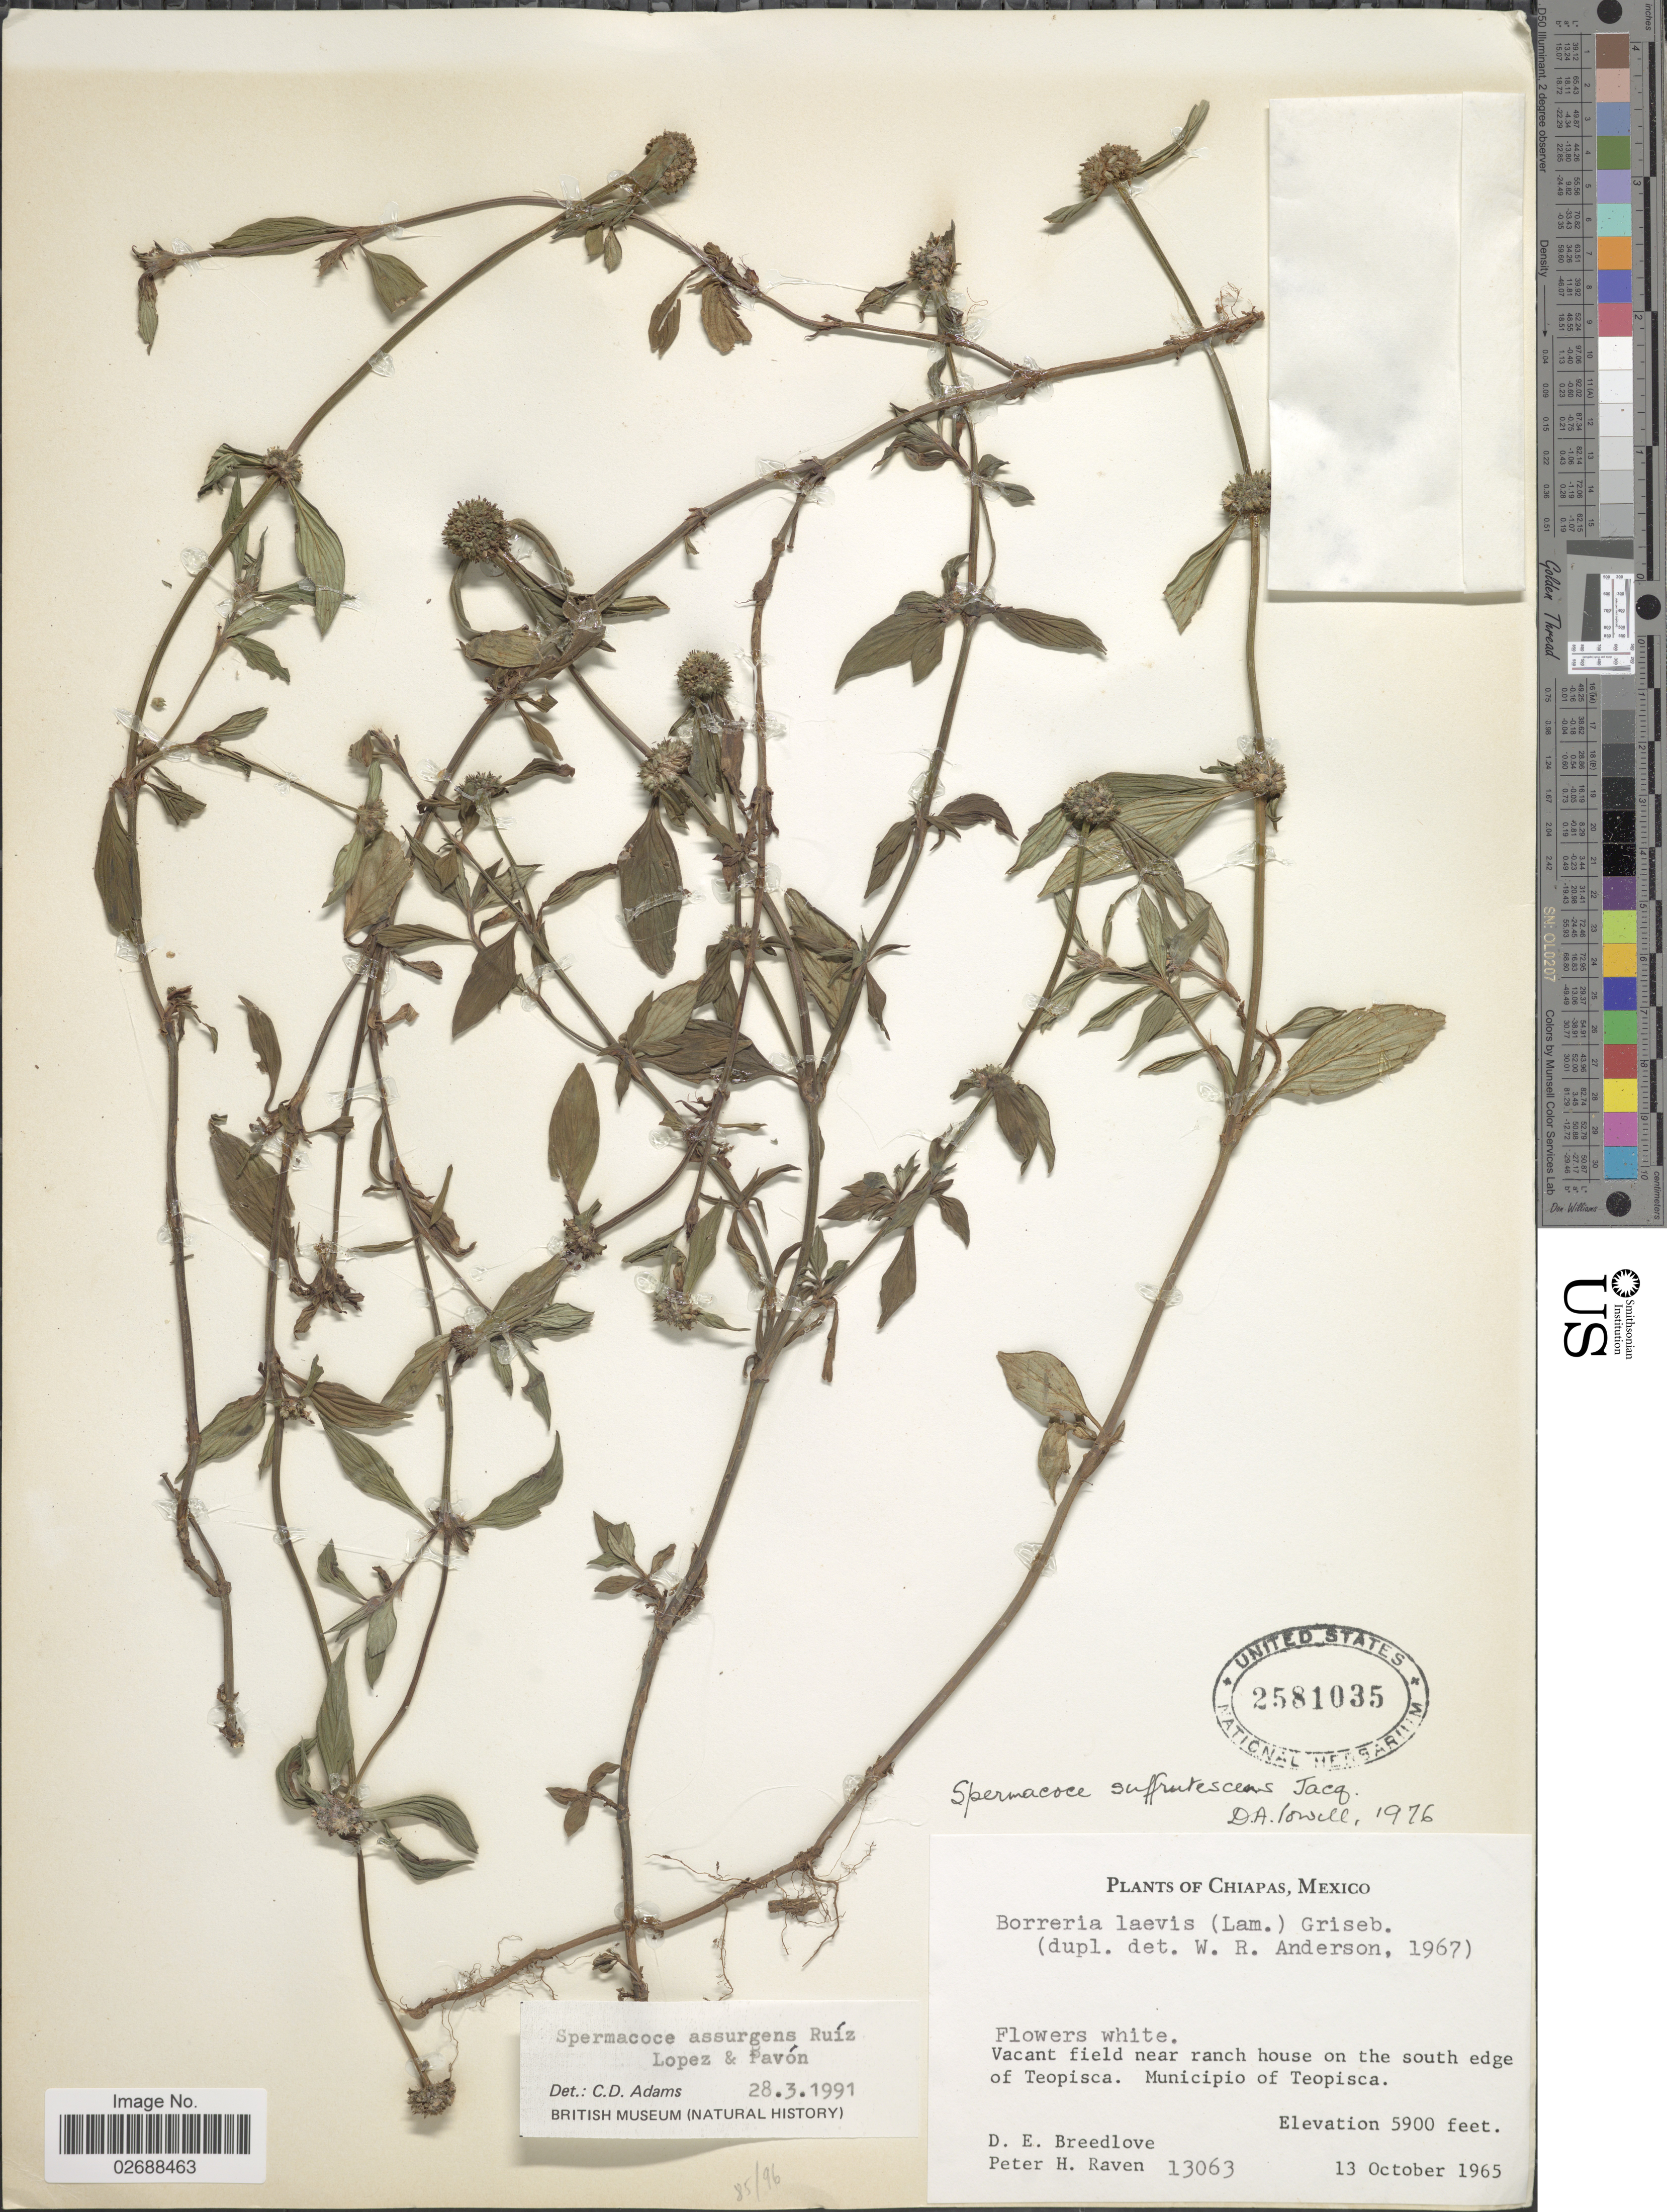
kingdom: Plantae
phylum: Tracheophyta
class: Magnoliopsida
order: Gentianales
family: Rubiaceae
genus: Spermacoce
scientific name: Spermacoce assurgens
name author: Ruiz & Pav.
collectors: D. E. Breedlove & P. Raven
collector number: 13063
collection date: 1965-10-13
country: Mexico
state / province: Chiapas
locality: Near ranch house on the south edge of Teopisca. Municipio of Teopisca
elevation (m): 1798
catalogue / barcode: US 2581035